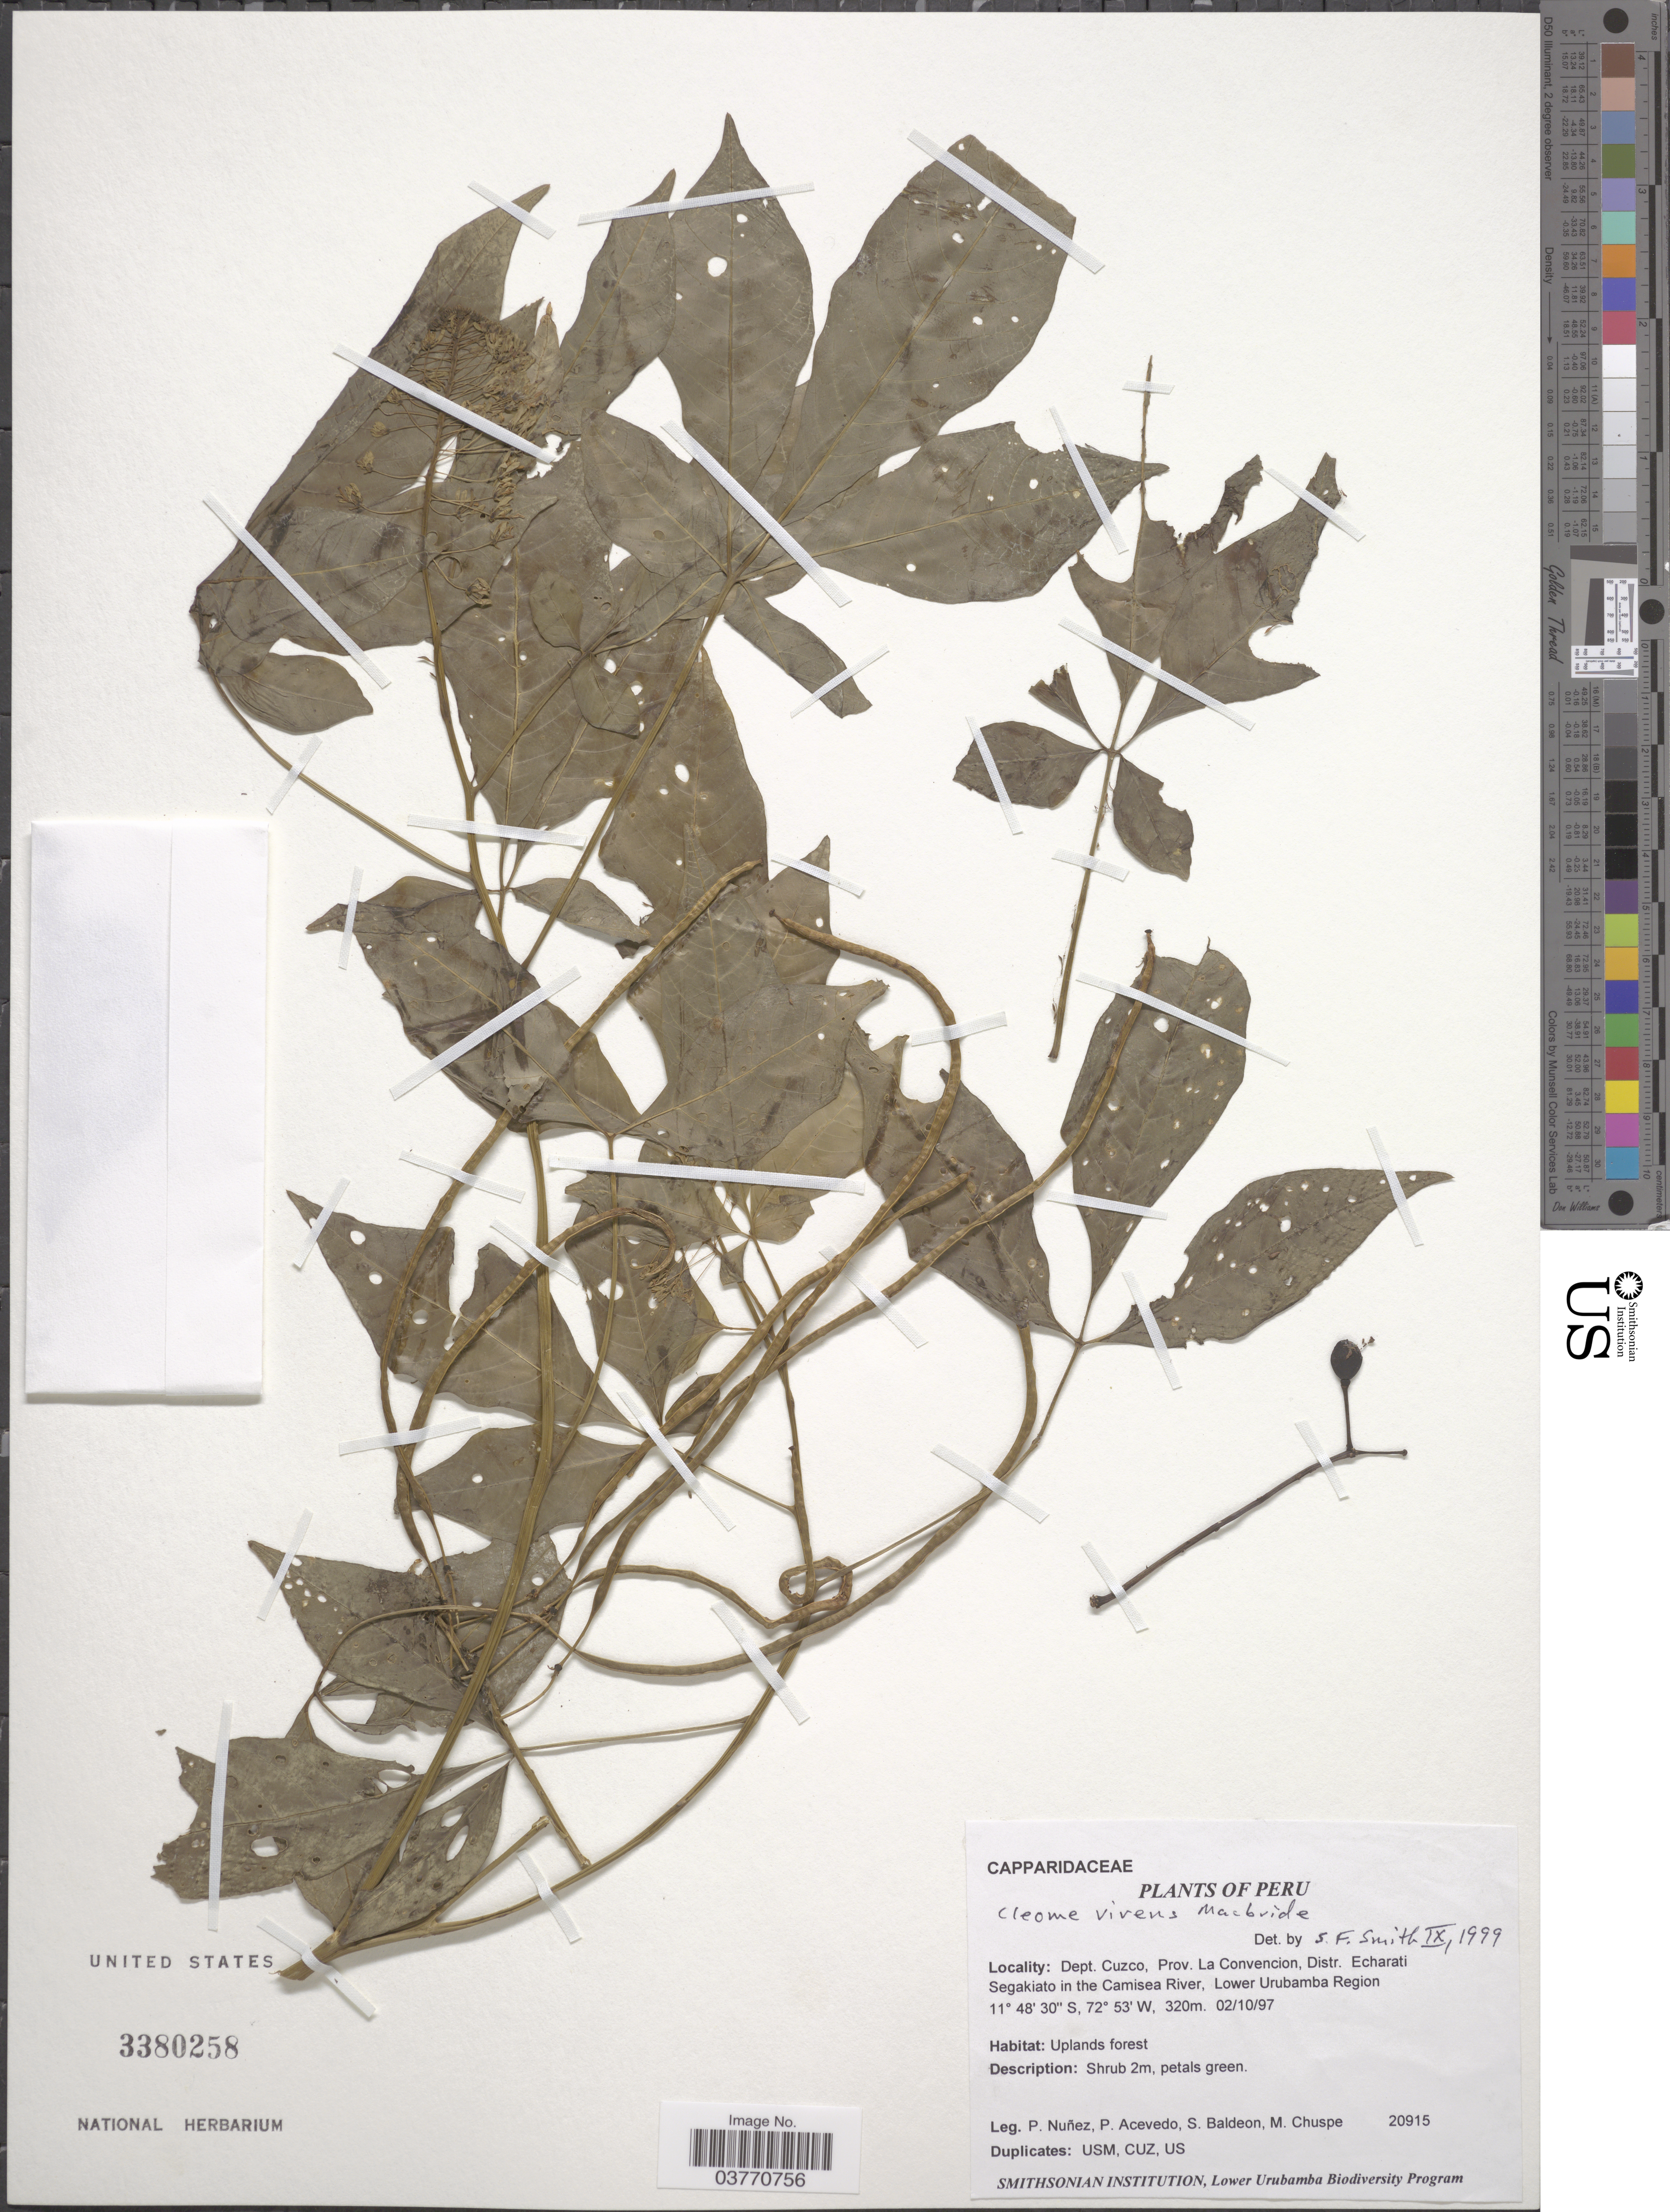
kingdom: Plantae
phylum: Tracheophyta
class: Magnoliopsida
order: Brassicales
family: Cleomaceae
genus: Tarenaya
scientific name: Tarenaya virens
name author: (J.F. Macbr.) Soares Neto & Roalson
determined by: Strong, M. T., (US), Smithsonian Institution - National Museum of Natural History (UNITED STATES)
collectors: P. Nuñez V., P. Acevedo-Rodr., S. Baldeon & M. Chuspe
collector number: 20915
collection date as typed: Transcribed d/m/y: 2/10/97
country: Peru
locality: Dept. Cuzco, Prov. La Convencion, Distr. Echarati Segakiato in the Camisea River, Lower Urubamba Region.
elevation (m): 320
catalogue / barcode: US 3380258